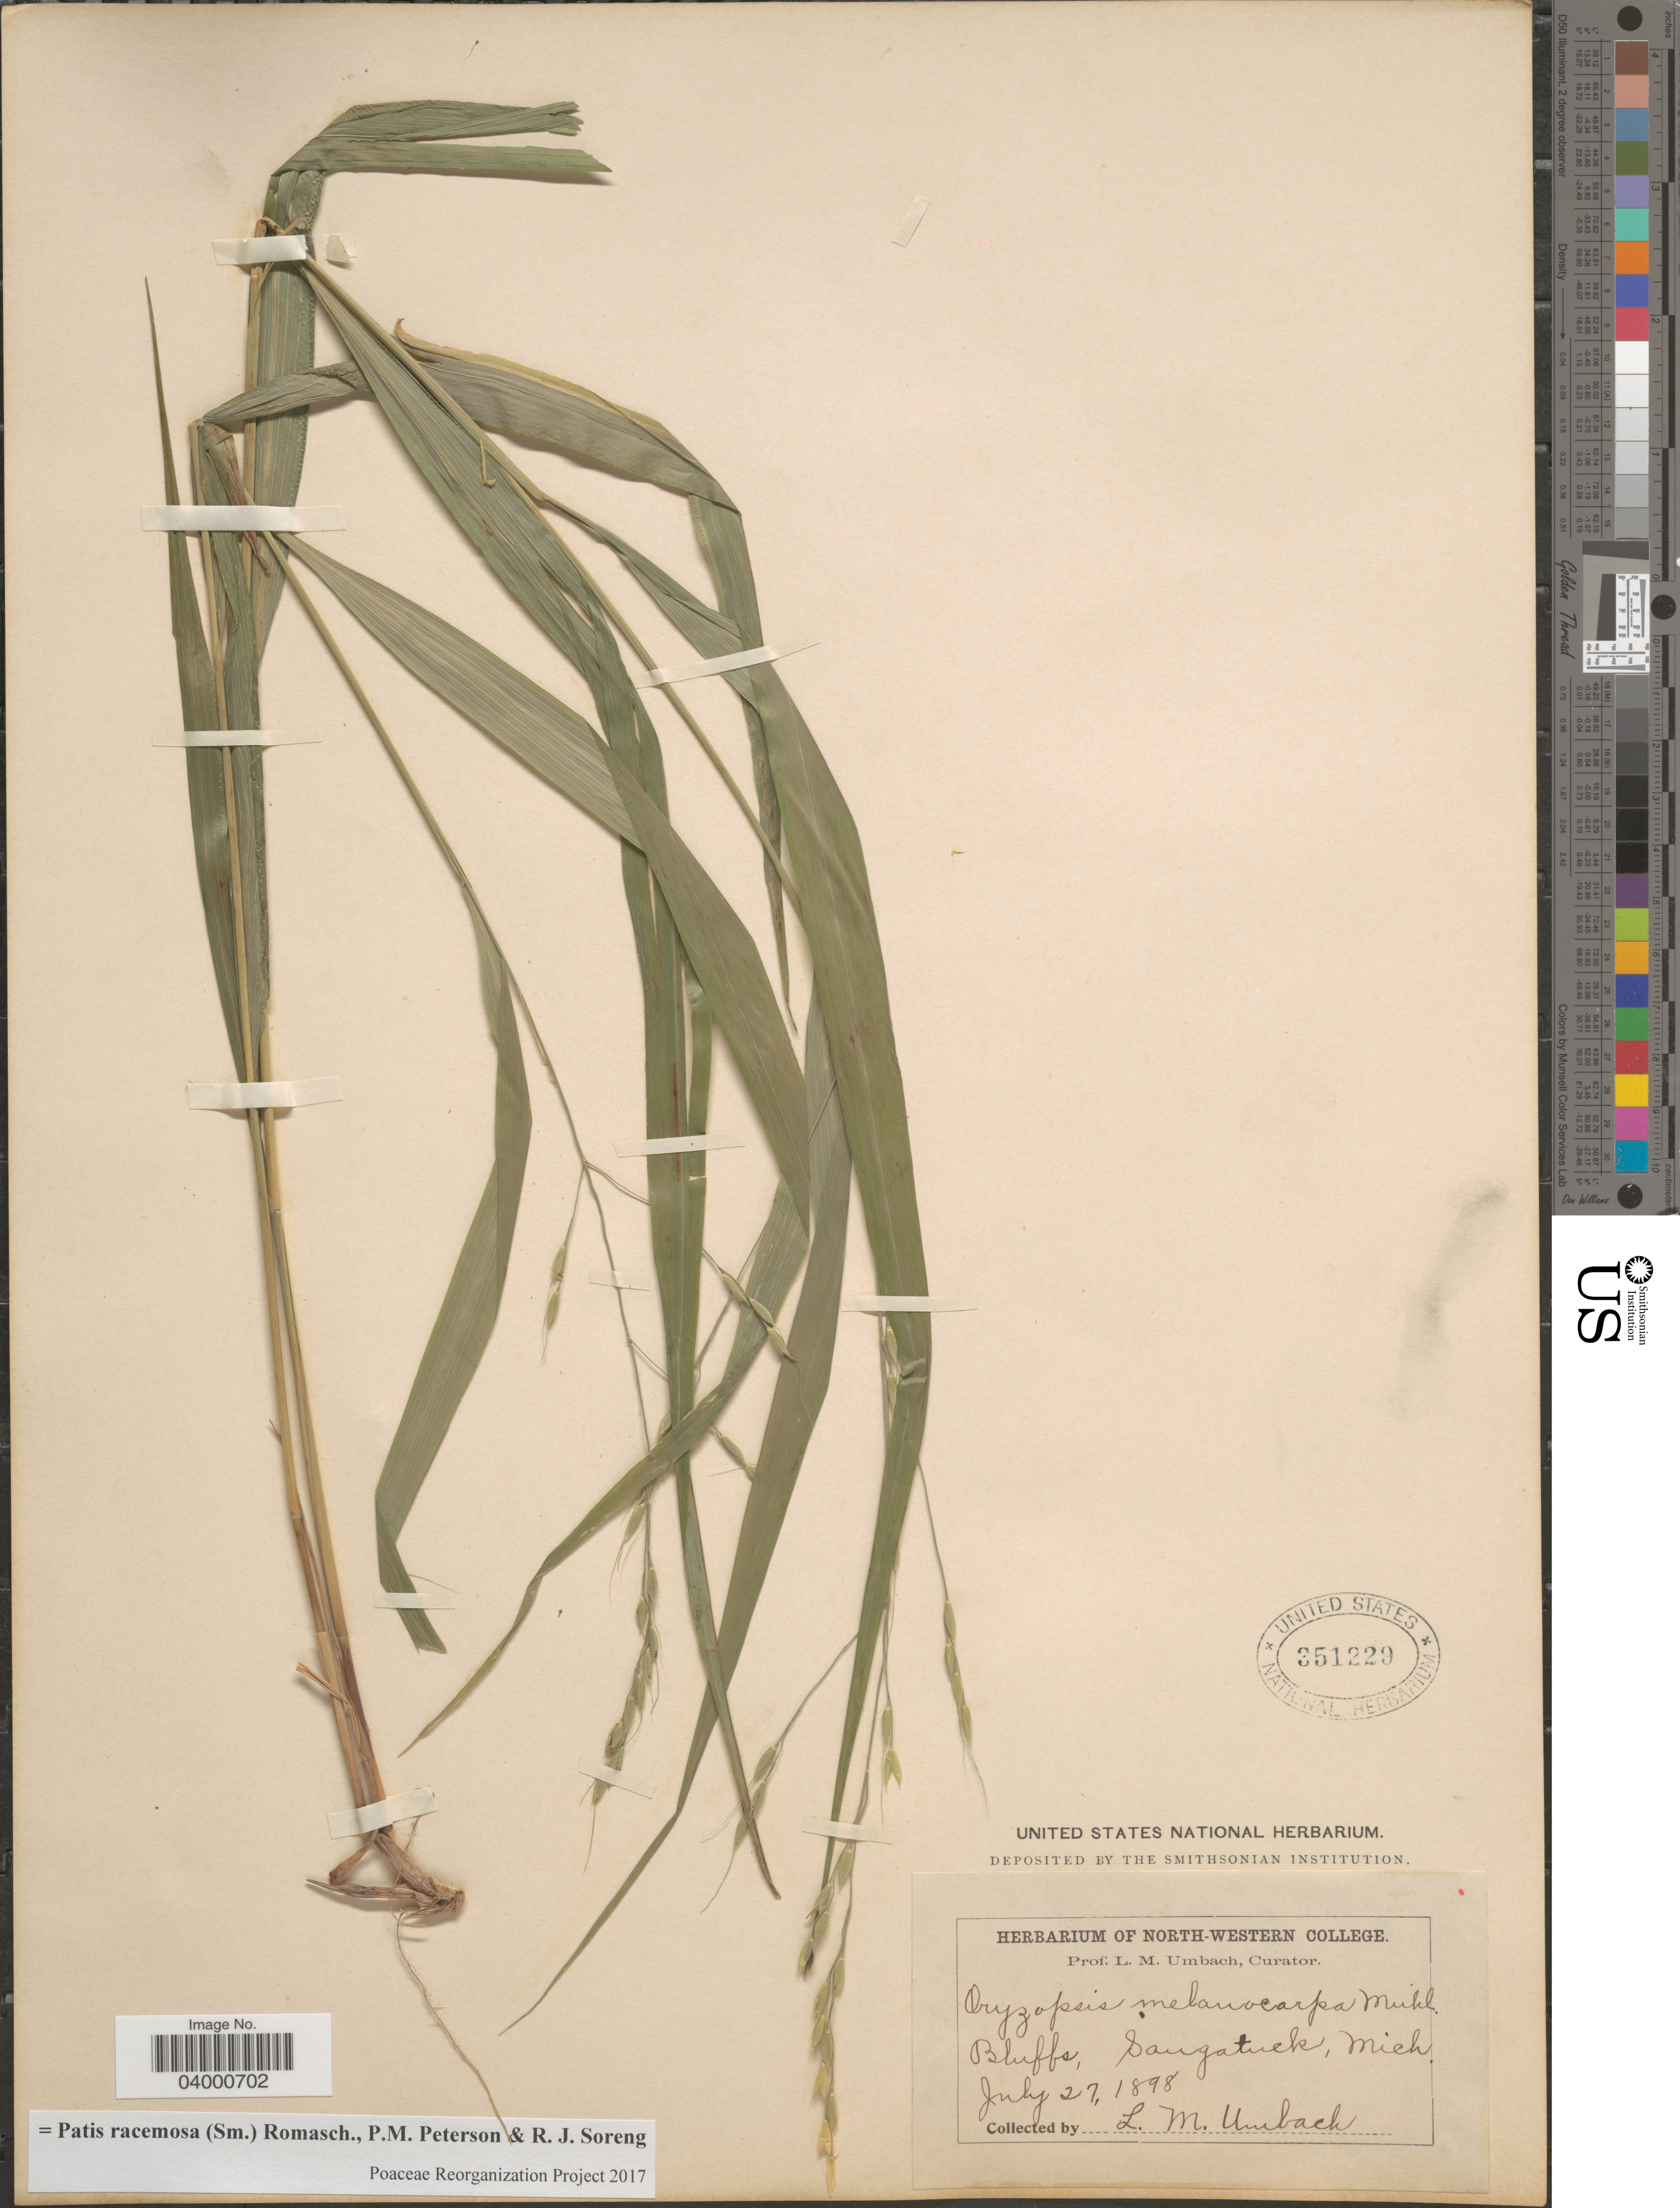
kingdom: Plantae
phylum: Tracheophyta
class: Liliopsida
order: Poales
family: Poaceae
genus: Patis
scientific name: Patis racemosa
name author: (Sm.) Romasch. et al.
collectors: L. M. Umbach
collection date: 1898-07-27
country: United States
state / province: Michigan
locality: Bluffs, Saugatuck.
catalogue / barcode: US 351229